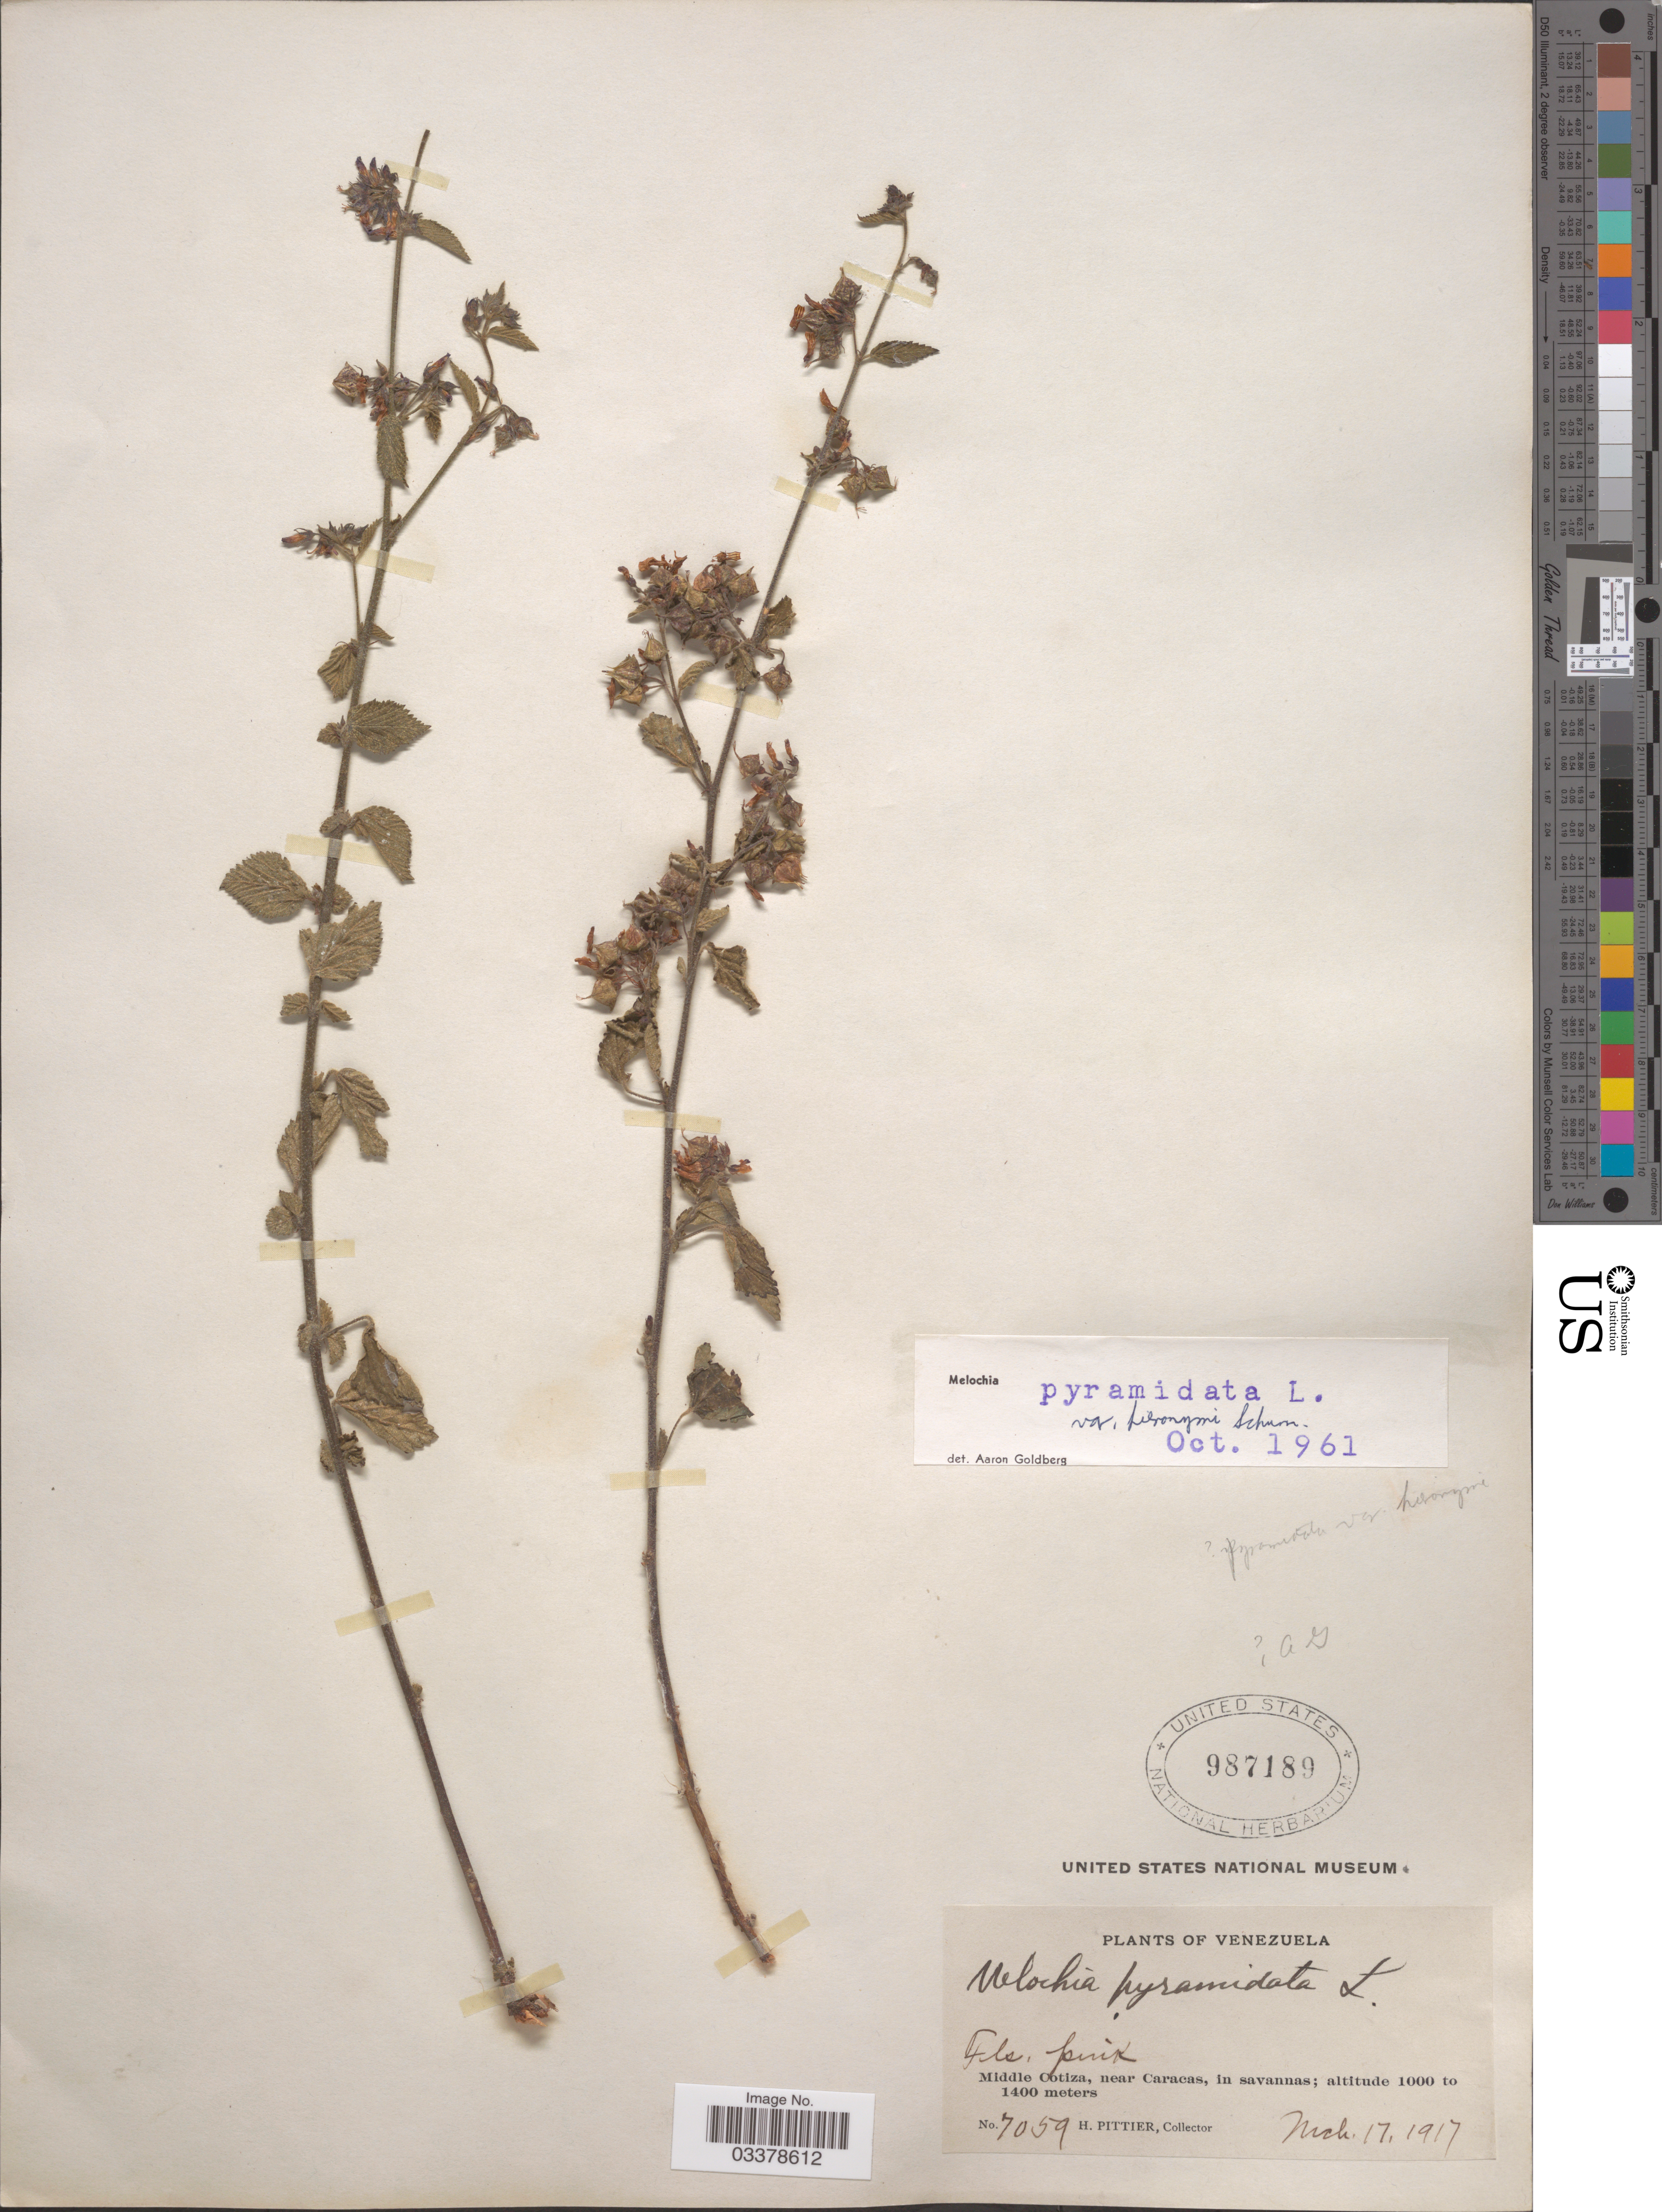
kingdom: Plantae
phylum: Tracheophyta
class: Magnoliopsida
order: Malvales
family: Malvaceae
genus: Melochia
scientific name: Melochia pyramidata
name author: L.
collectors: H. F. Pittier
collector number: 7059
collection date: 1917-03-17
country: Venezuela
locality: Middle Cotiza, near Caracas, in savannas.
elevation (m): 1000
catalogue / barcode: US 987189